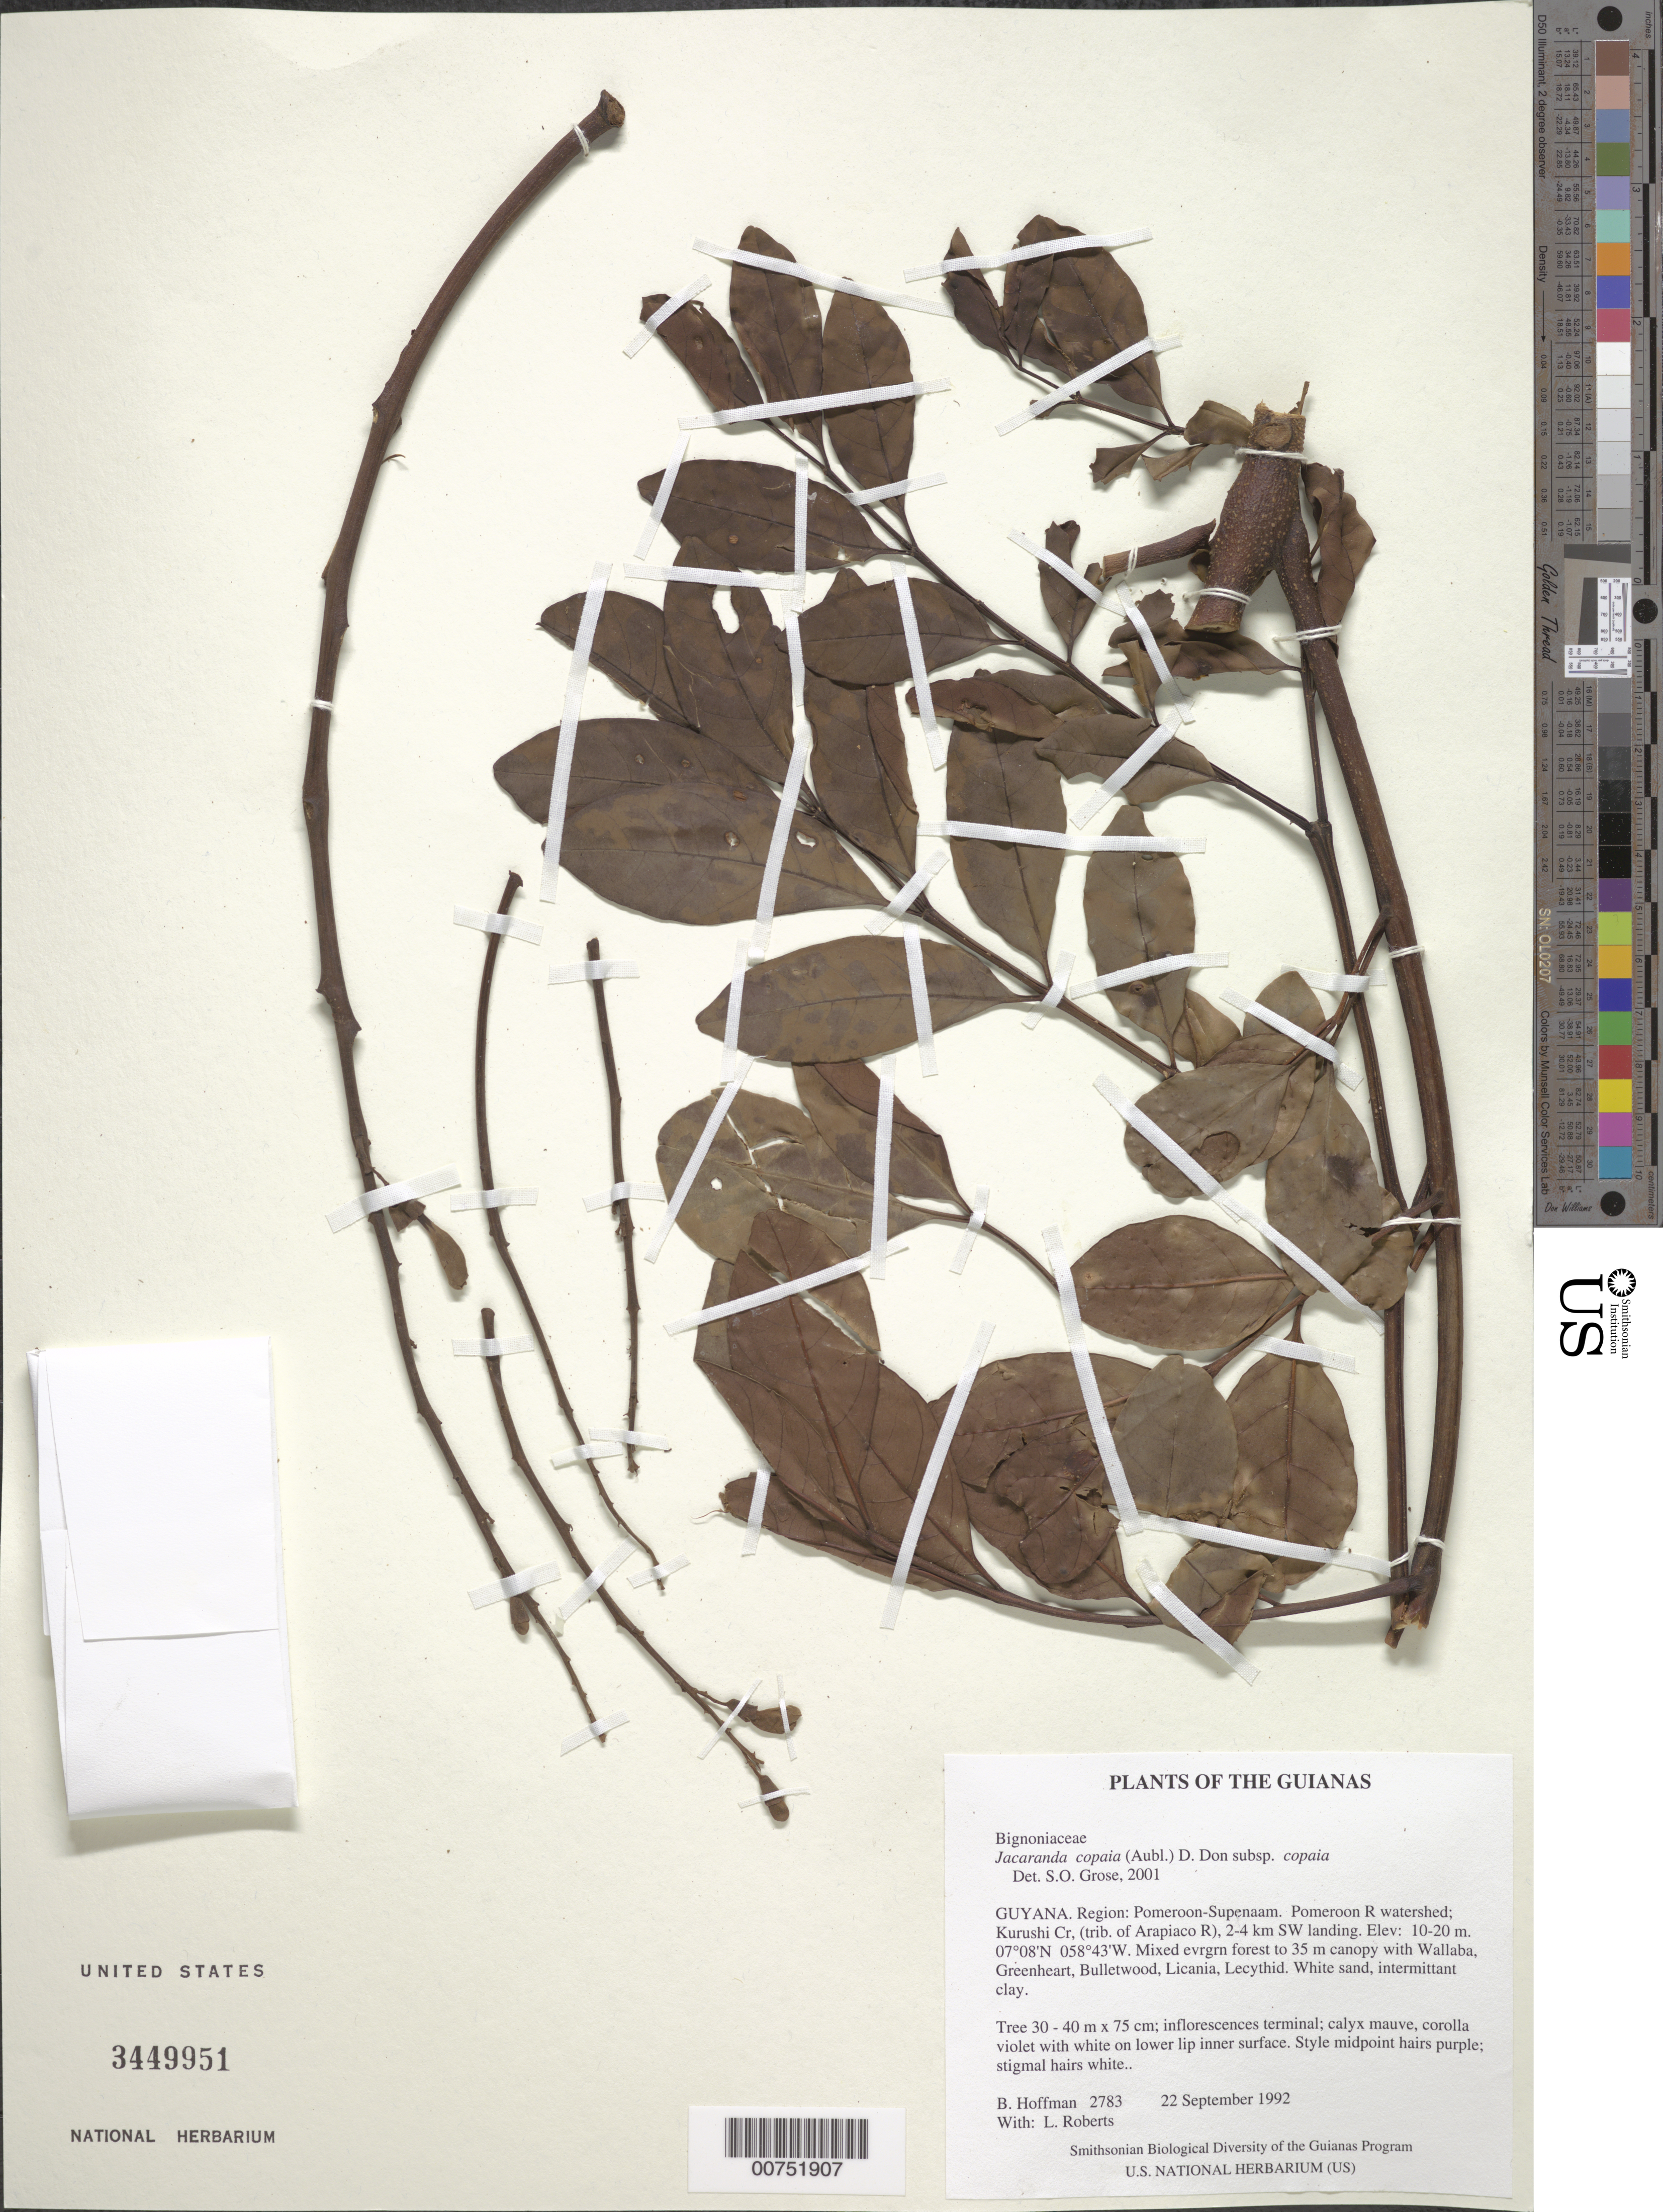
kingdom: Plantae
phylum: Tracheophyta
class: Magnoliopsida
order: Lamiales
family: Bignoniaceae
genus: Jacaranda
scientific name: Jacaranda copaia subsp. copaia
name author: (Aubl.) D. Don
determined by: Grose, S. O.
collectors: B. Hoffman & L. Roberts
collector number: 2783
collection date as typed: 22 September 1992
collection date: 1992-09-22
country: Guyana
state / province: Pomeroon-Supenaam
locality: Pomeroon River watershed; Kurushi Creek, (tributary of Arapiaco R), 2-4 km SW of landing along logging road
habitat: Mixed evrgrn forest to 35 m canopy with Wallaba, Greenheart, Bulletwood, Licania, Lecythid. White sand, intermittant clay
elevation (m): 10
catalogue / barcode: US 3449951